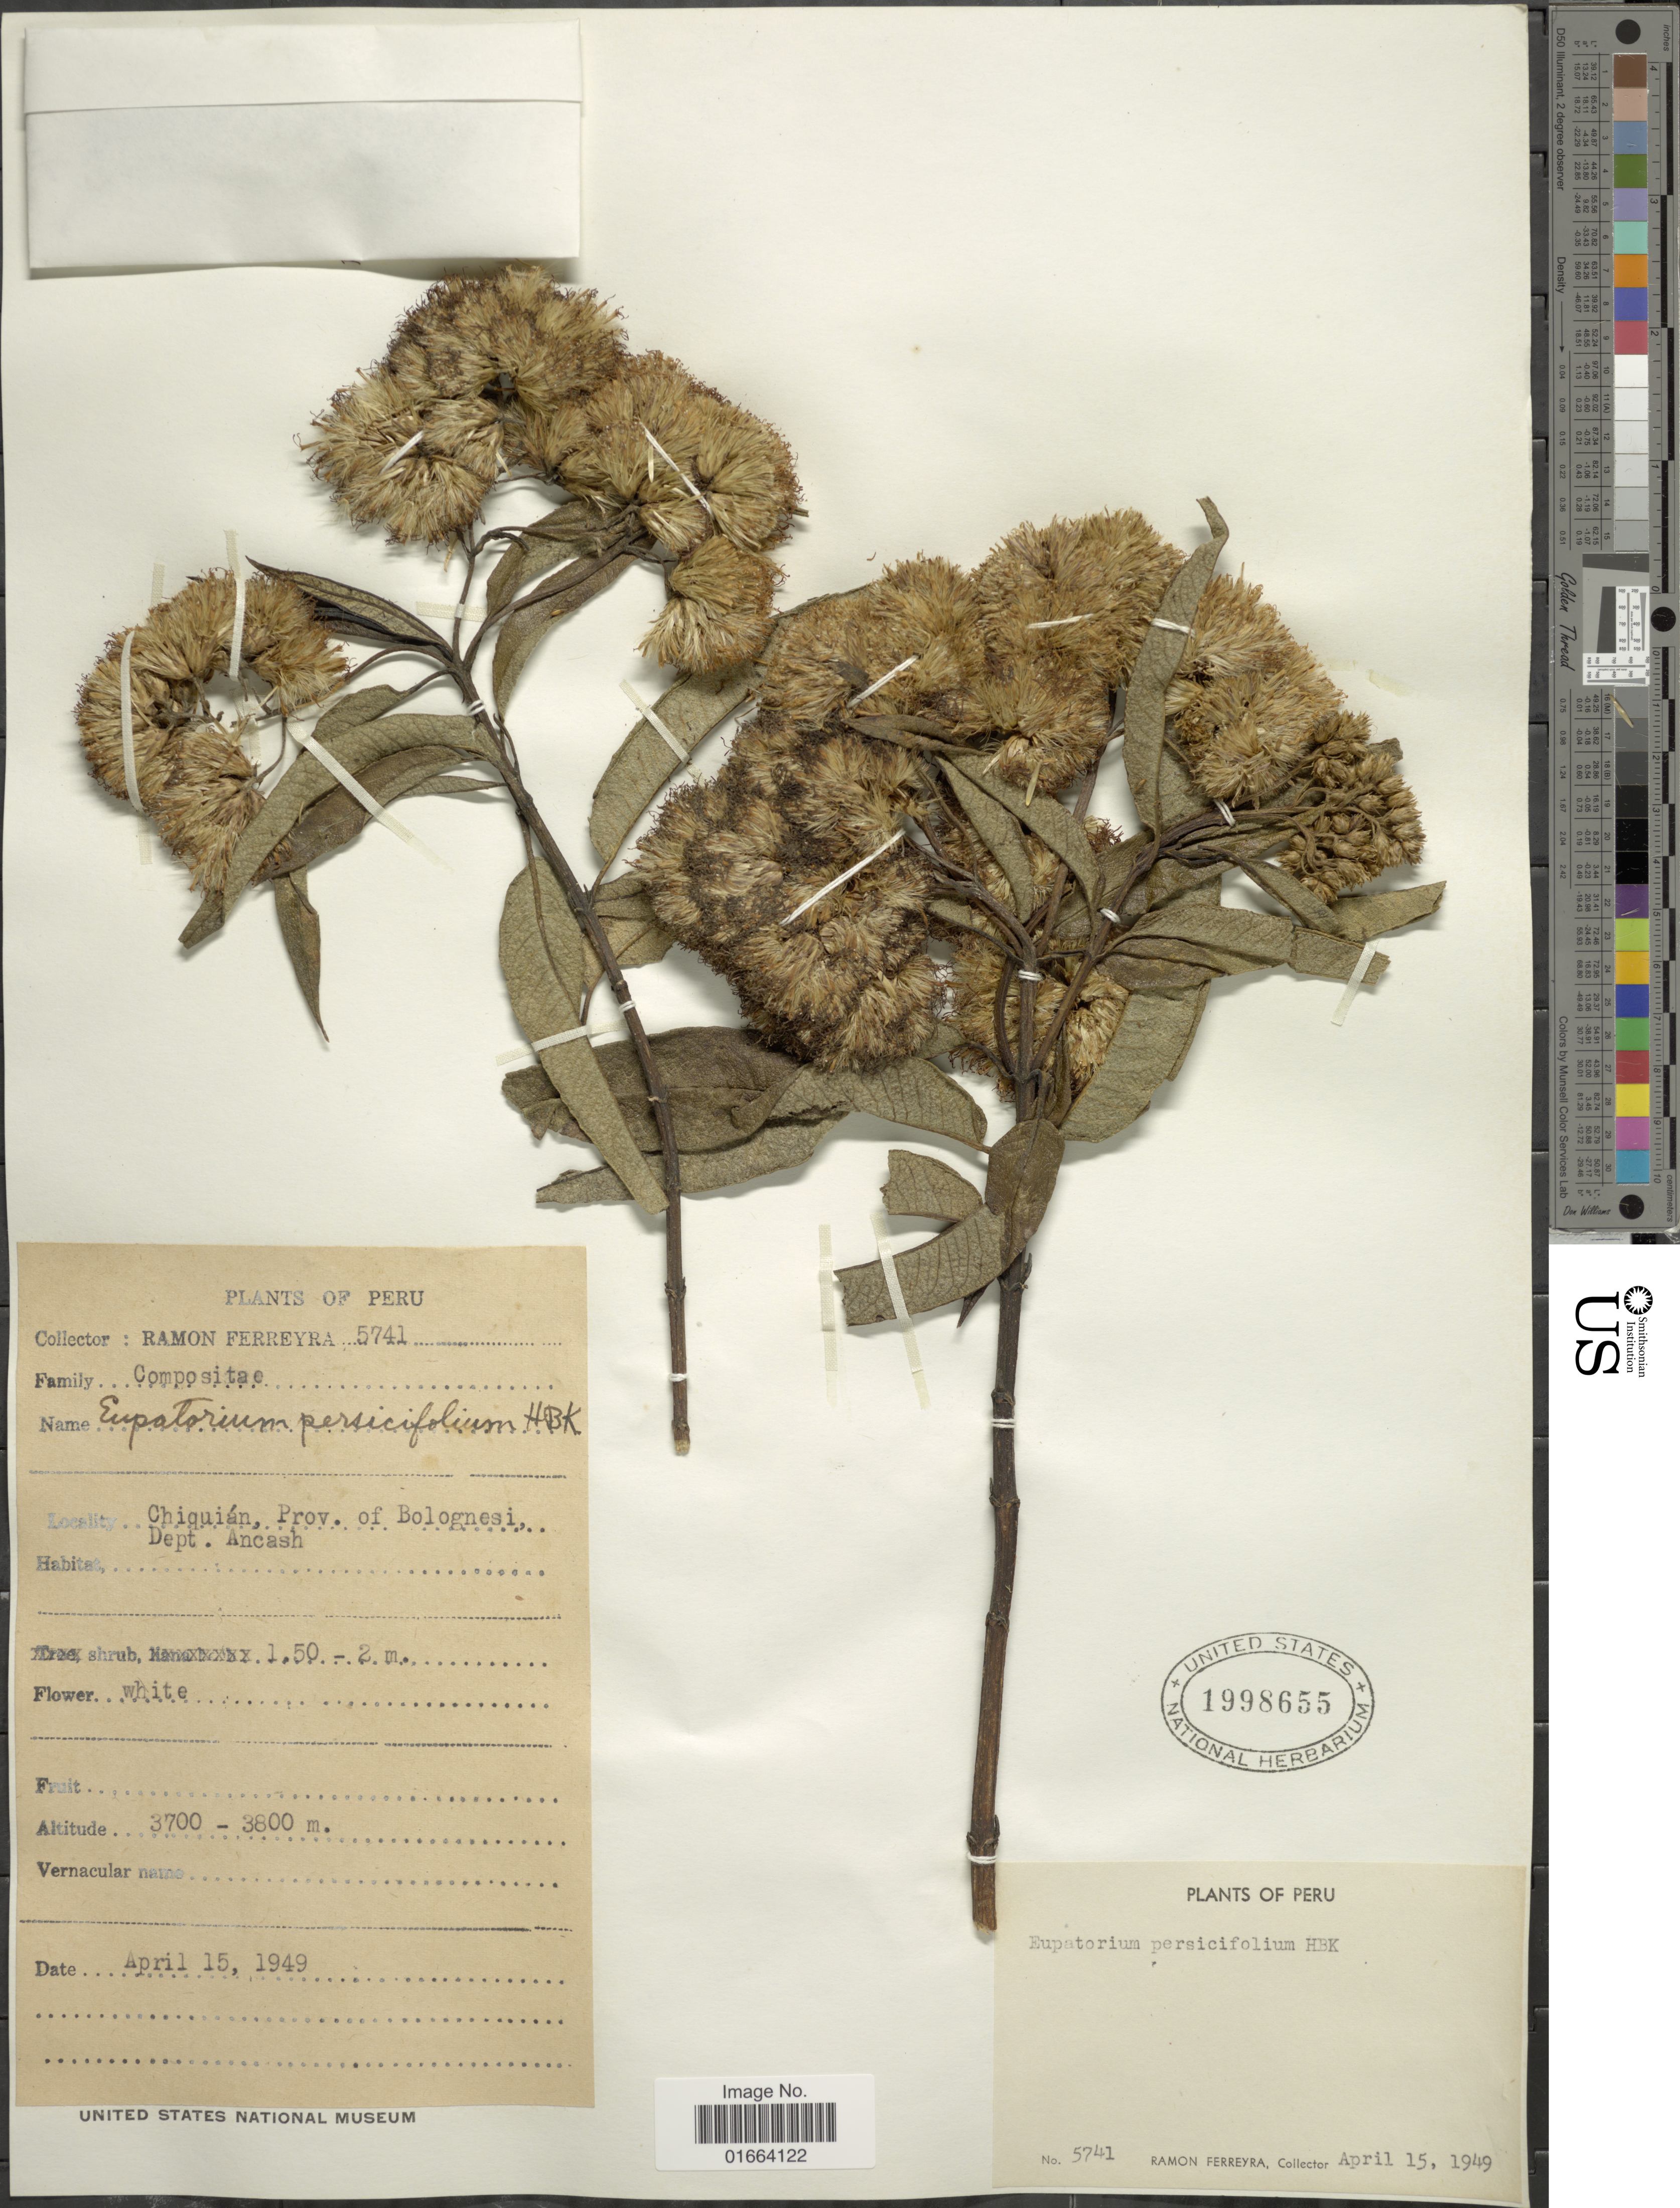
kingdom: Plantae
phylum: Tracheophyta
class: Magnoliopsida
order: Asterales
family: Asteraceae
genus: Aristeguietia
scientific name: Aristeguietia discolor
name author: (DC.) R.M. King & H. Rob.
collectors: R. A. Ferreyra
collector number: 5741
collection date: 1949-04-15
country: Peru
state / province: Ancash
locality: Chiquián, Prov. of Bolognesi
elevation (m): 3700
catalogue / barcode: US 1998655